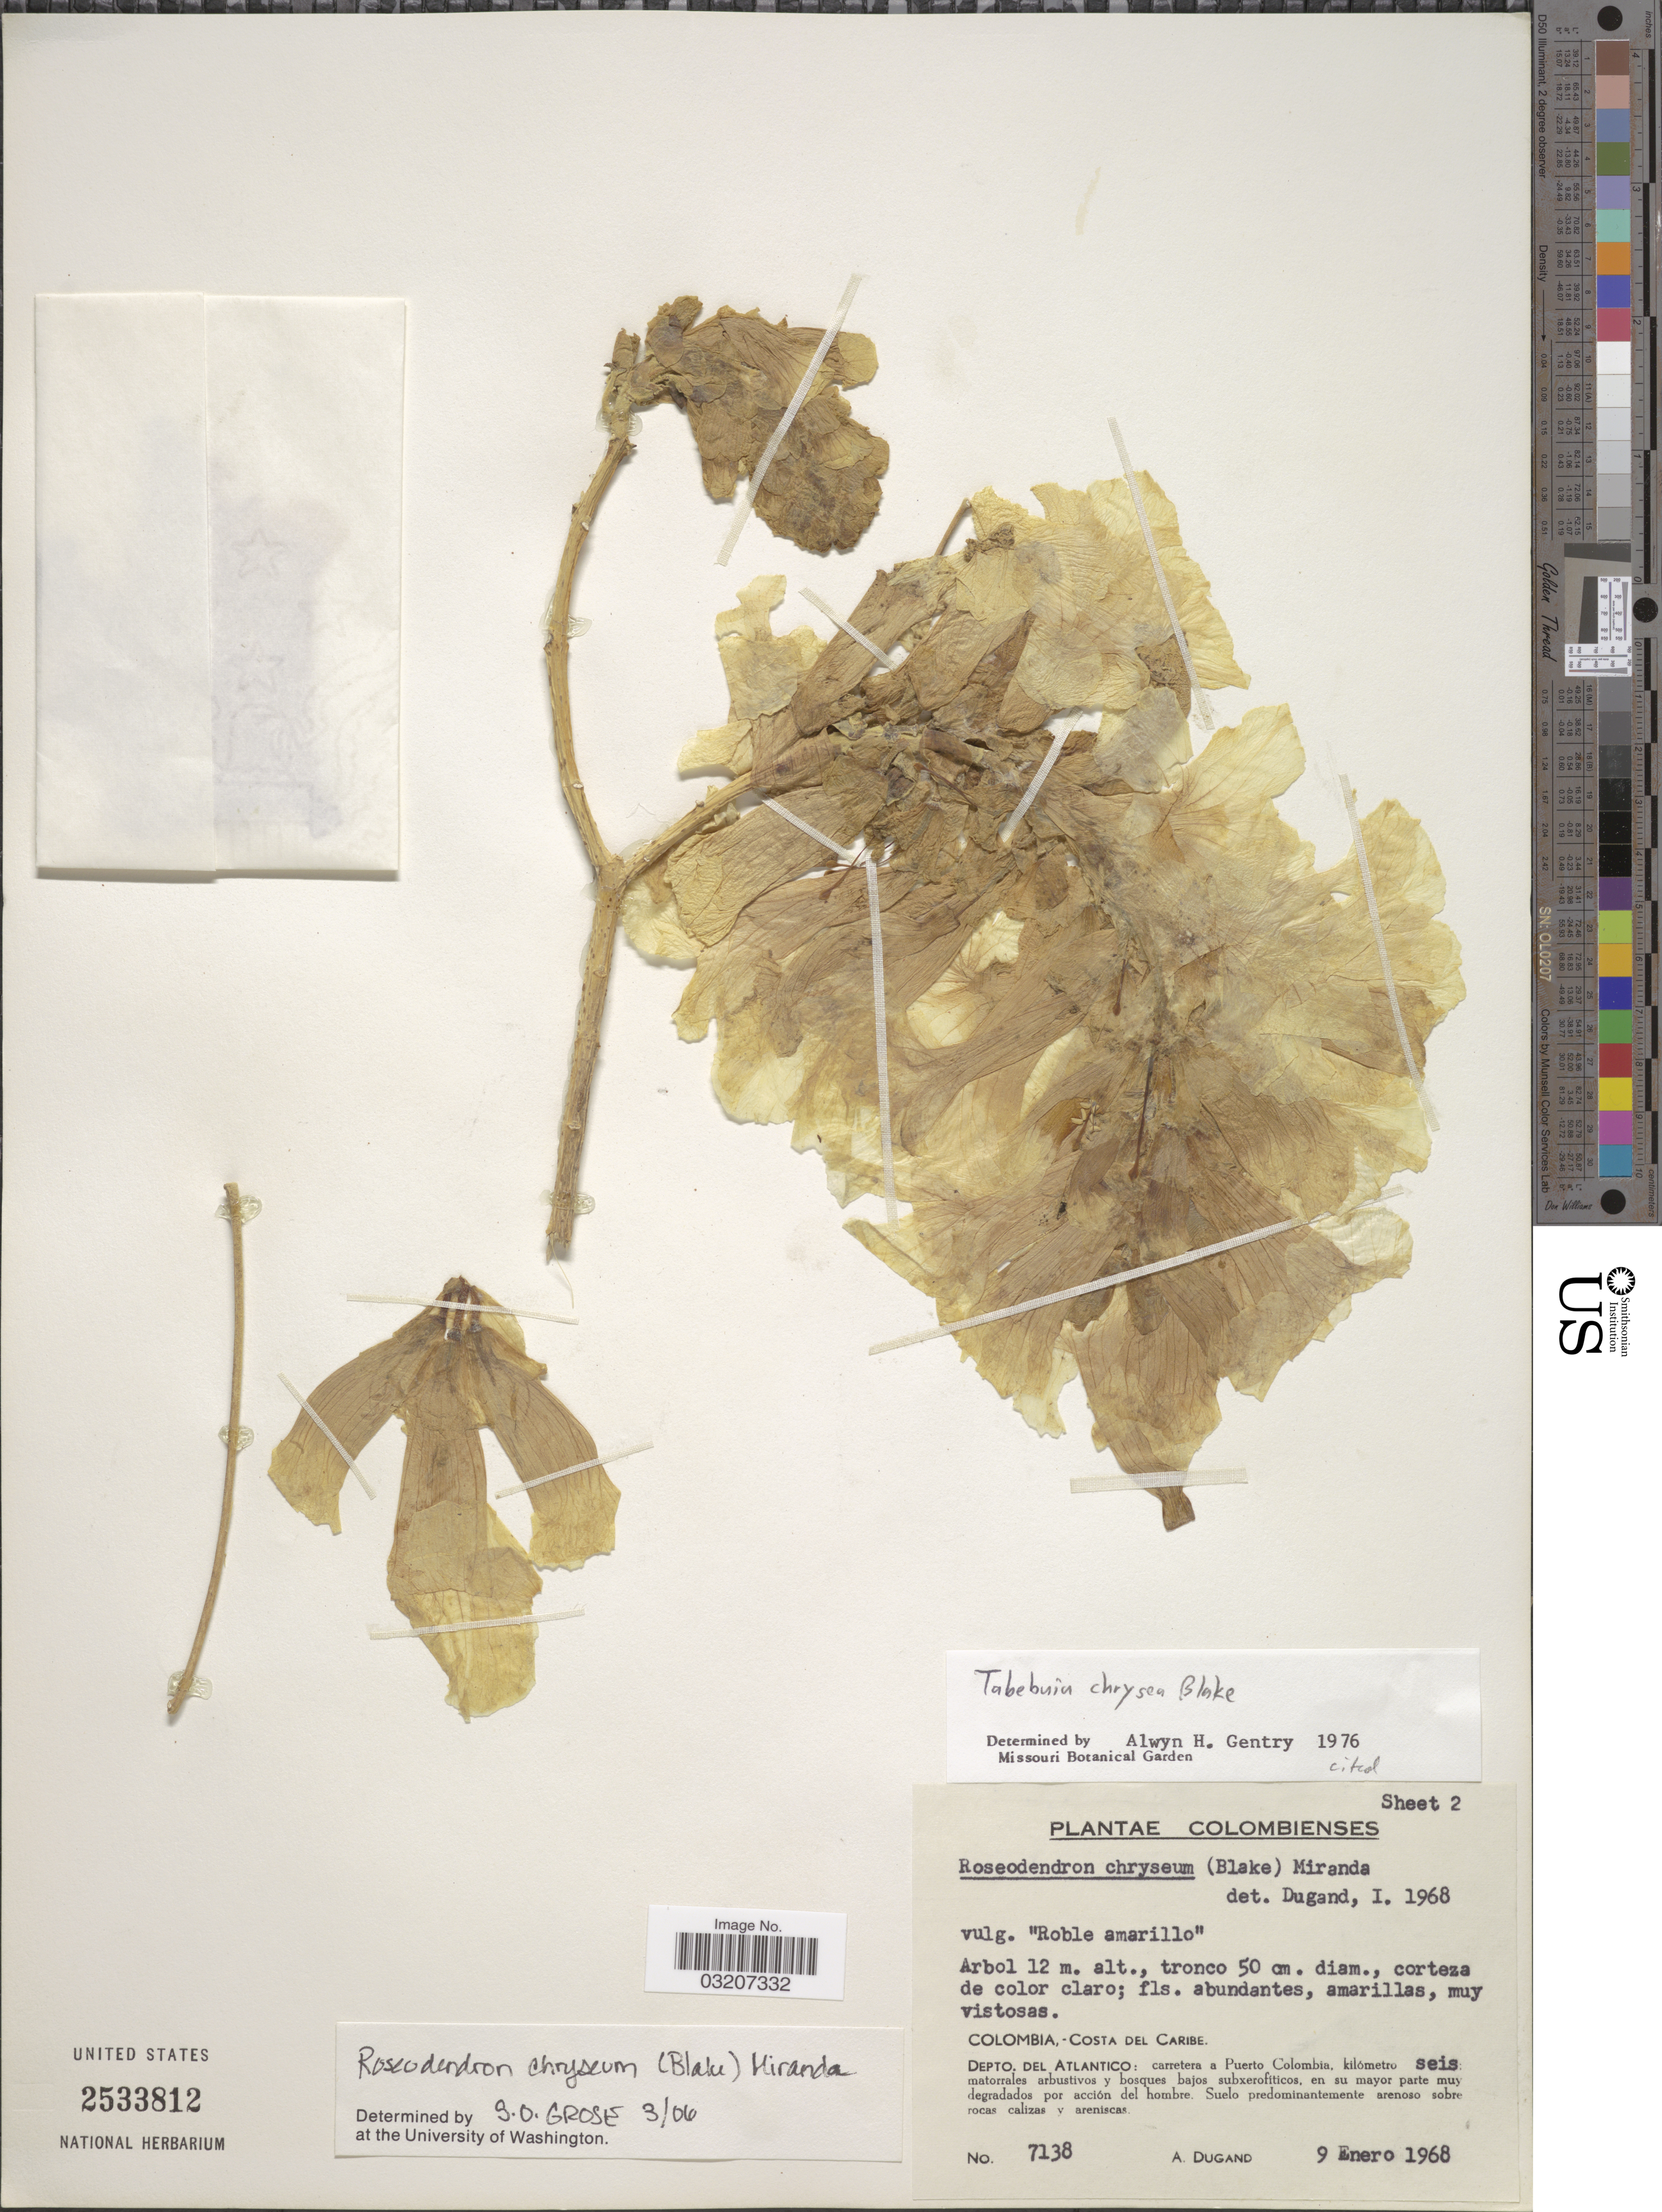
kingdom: Plantae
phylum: Tracheophyta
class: Magnoliopsida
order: Lamiales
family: Bignoniaceae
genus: Roseodendron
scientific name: Roseodendron chryseum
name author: (S.F. Blake) Miranda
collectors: A. Dugand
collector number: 7138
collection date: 1968-01-09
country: Colombia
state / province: Atlántico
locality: Costa del Caribe, Depto. del Atlantico: Carretera a Puerto Colombia, kilômetro seis.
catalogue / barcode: US 2533812